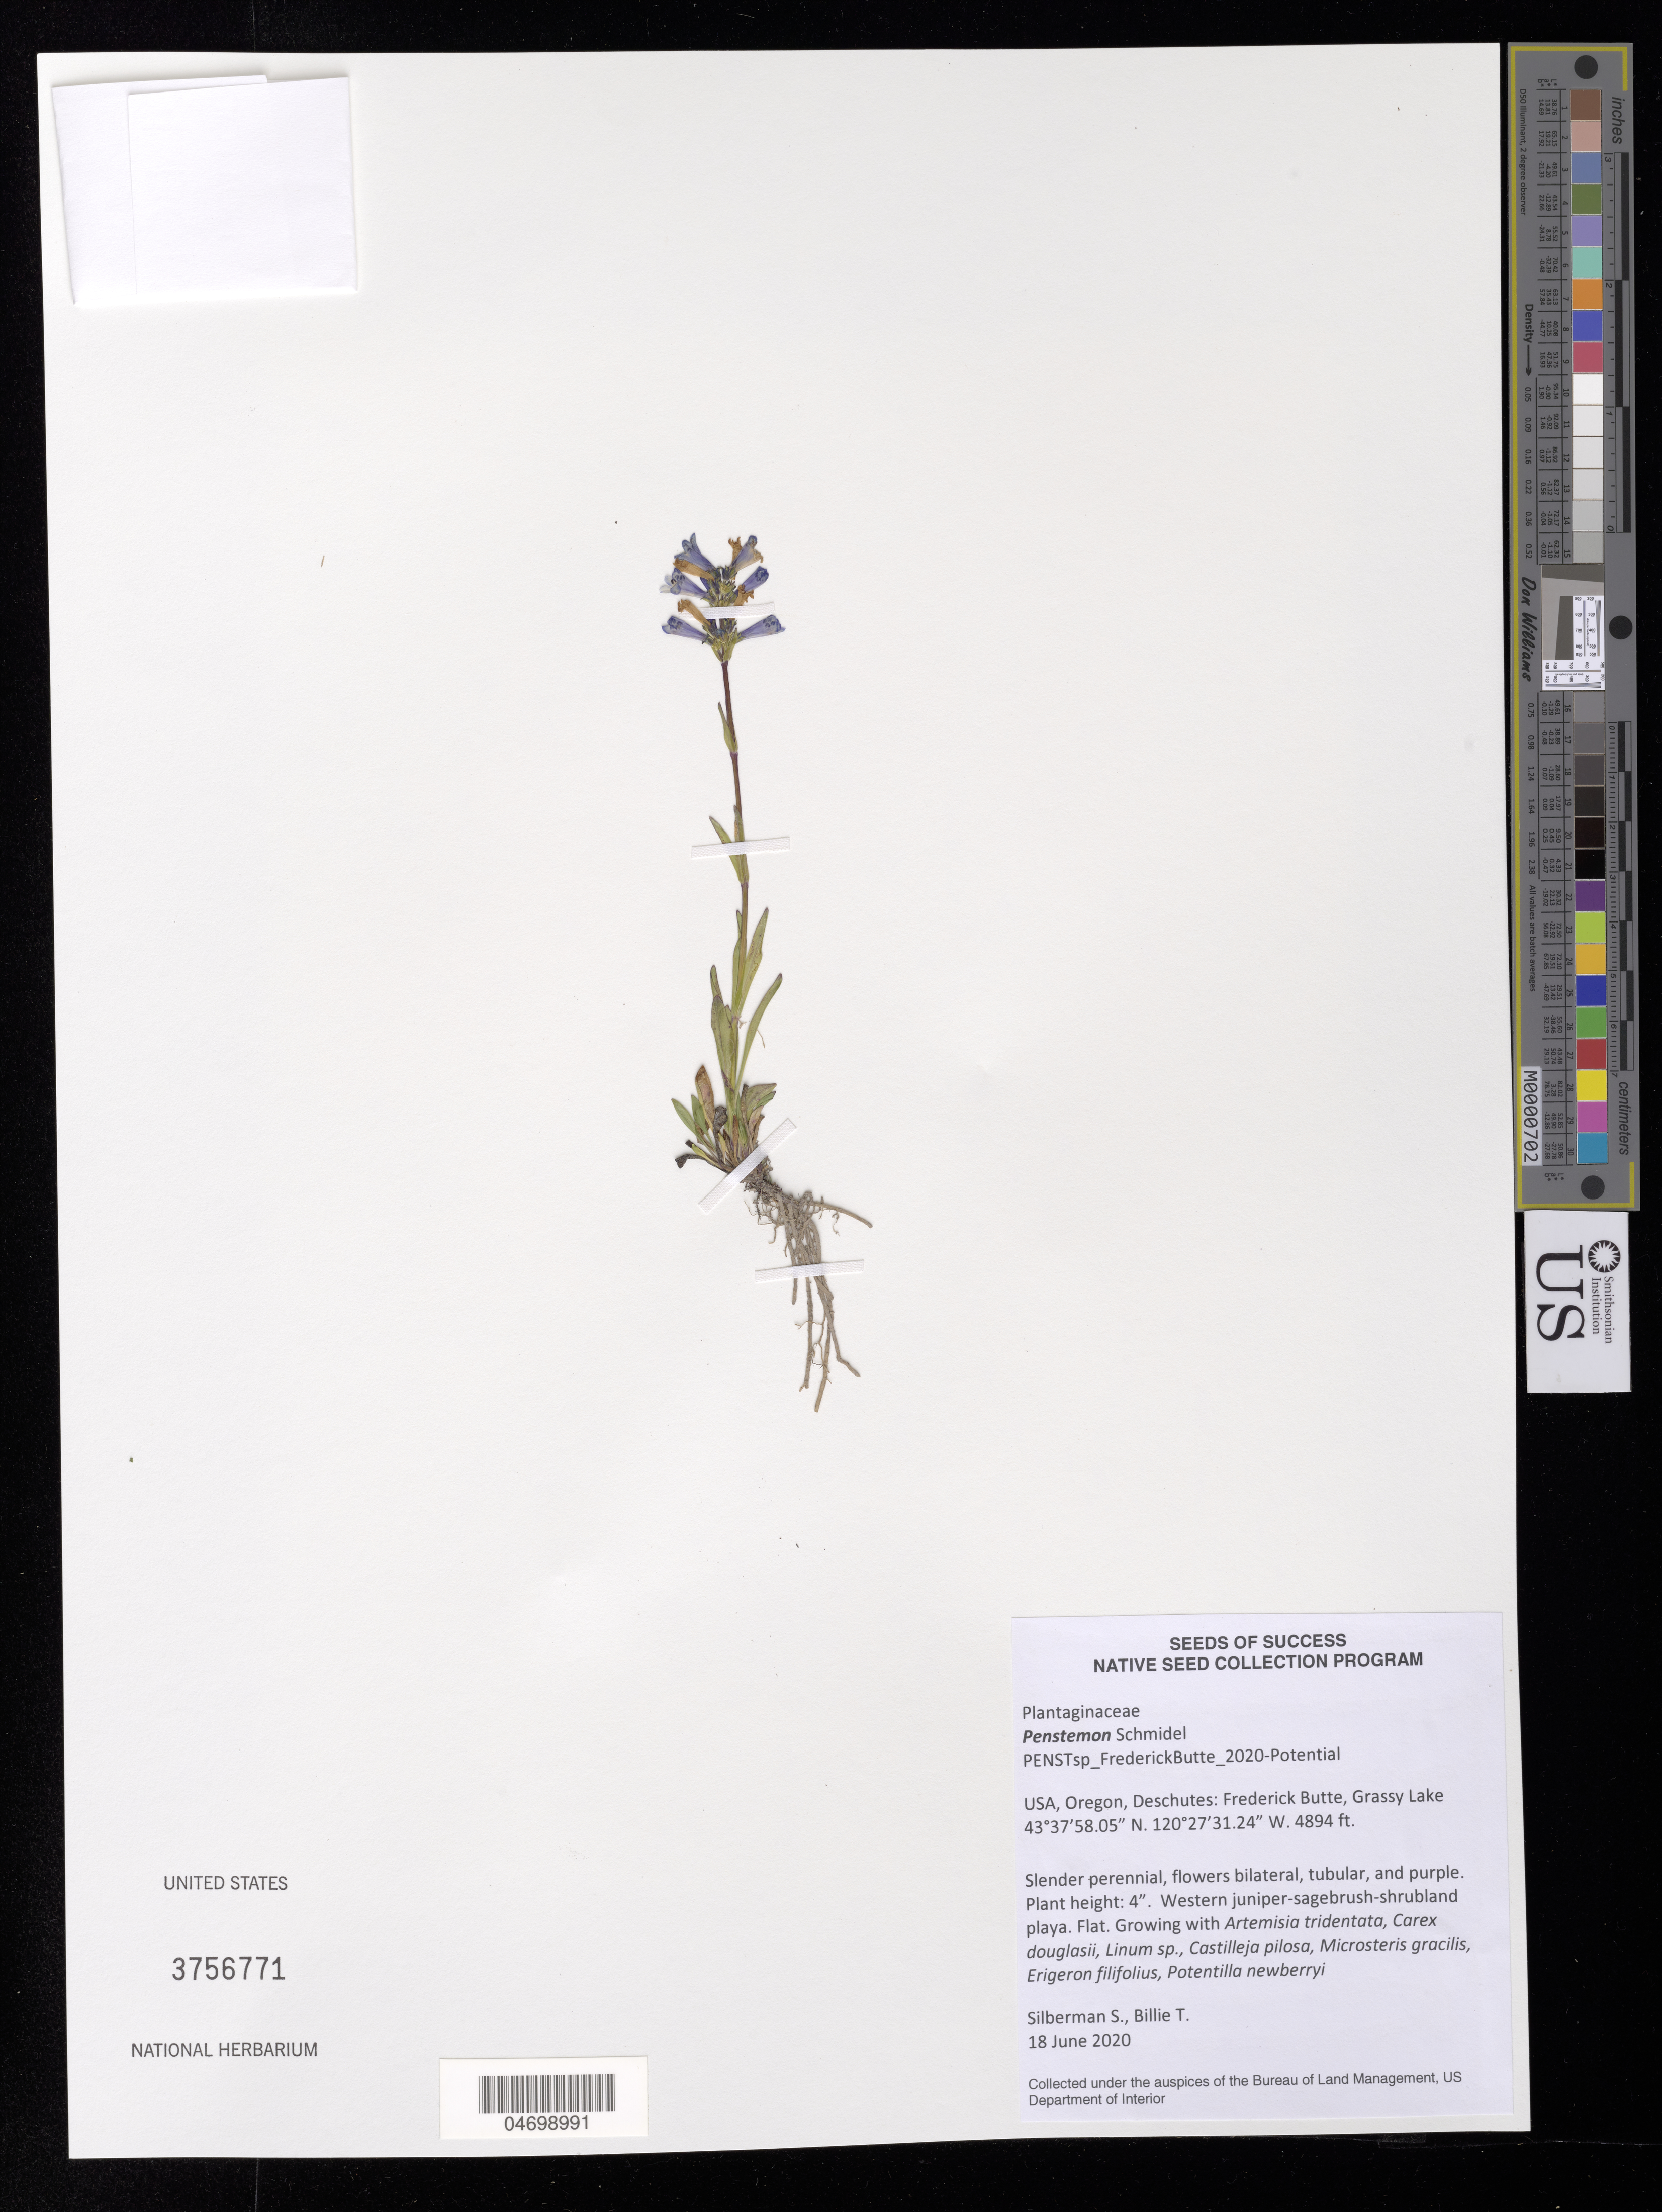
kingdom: Plantae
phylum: Tracheophyta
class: Magnoliopsida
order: Lamiales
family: Plantaginaceae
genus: Penstemon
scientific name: Penstemon sp.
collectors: S. Silberman & T. Billie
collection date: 2020-06-18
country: United States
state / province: Oregon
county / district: Deschutes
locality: Frederick Butte, Grassy Lake.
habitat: Western juniper-sagebrush-shrubland playa. Flat. With Artemisia tridentata, Carex douglasii., Linum sp., etc.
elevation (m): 1492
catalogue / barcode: US 3756771